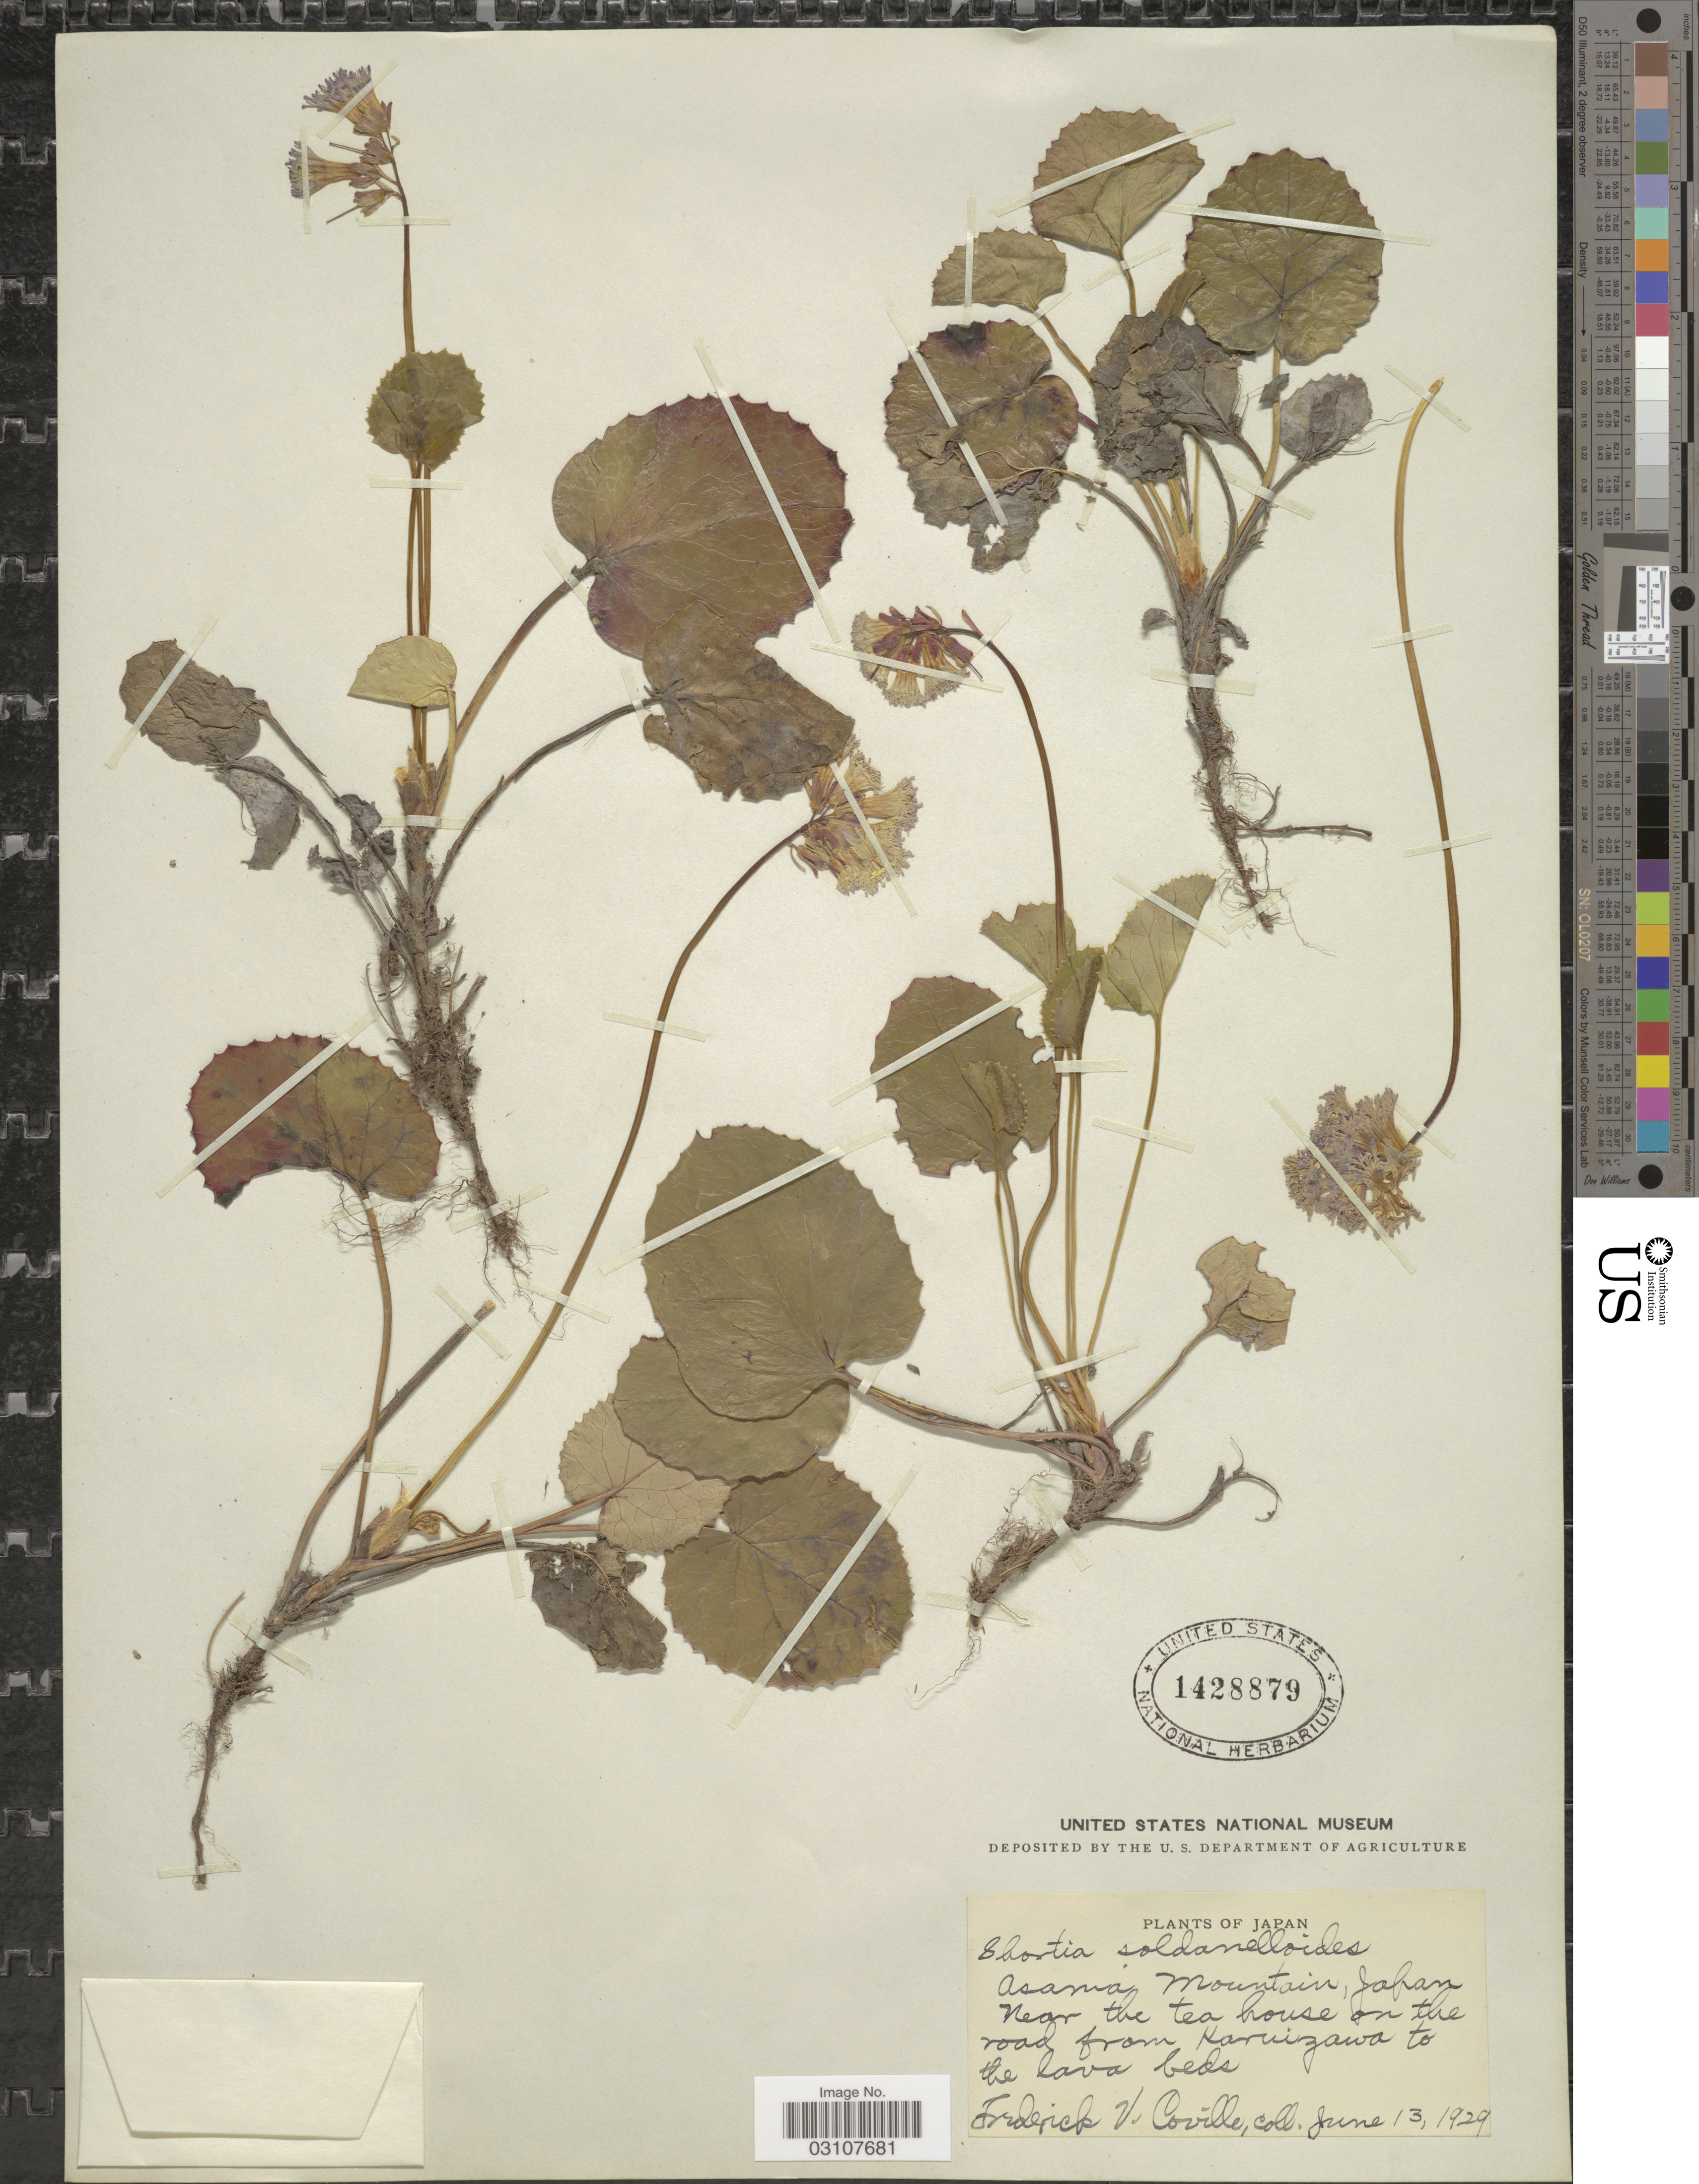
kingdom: Plantae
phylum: Tracheophyta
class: Magnoliopsida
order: Ericales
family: Diapensiaceae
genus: Shortia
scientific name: Shortia soldanelloides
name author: (Siebold & Zucc.) Makino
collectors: F. V. Coville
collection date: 1929-06-13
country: Japan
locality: Asania Mountain, Japan. Near the tea house on the road from Karuizawa to the lava rock.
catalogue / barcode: US 1428879